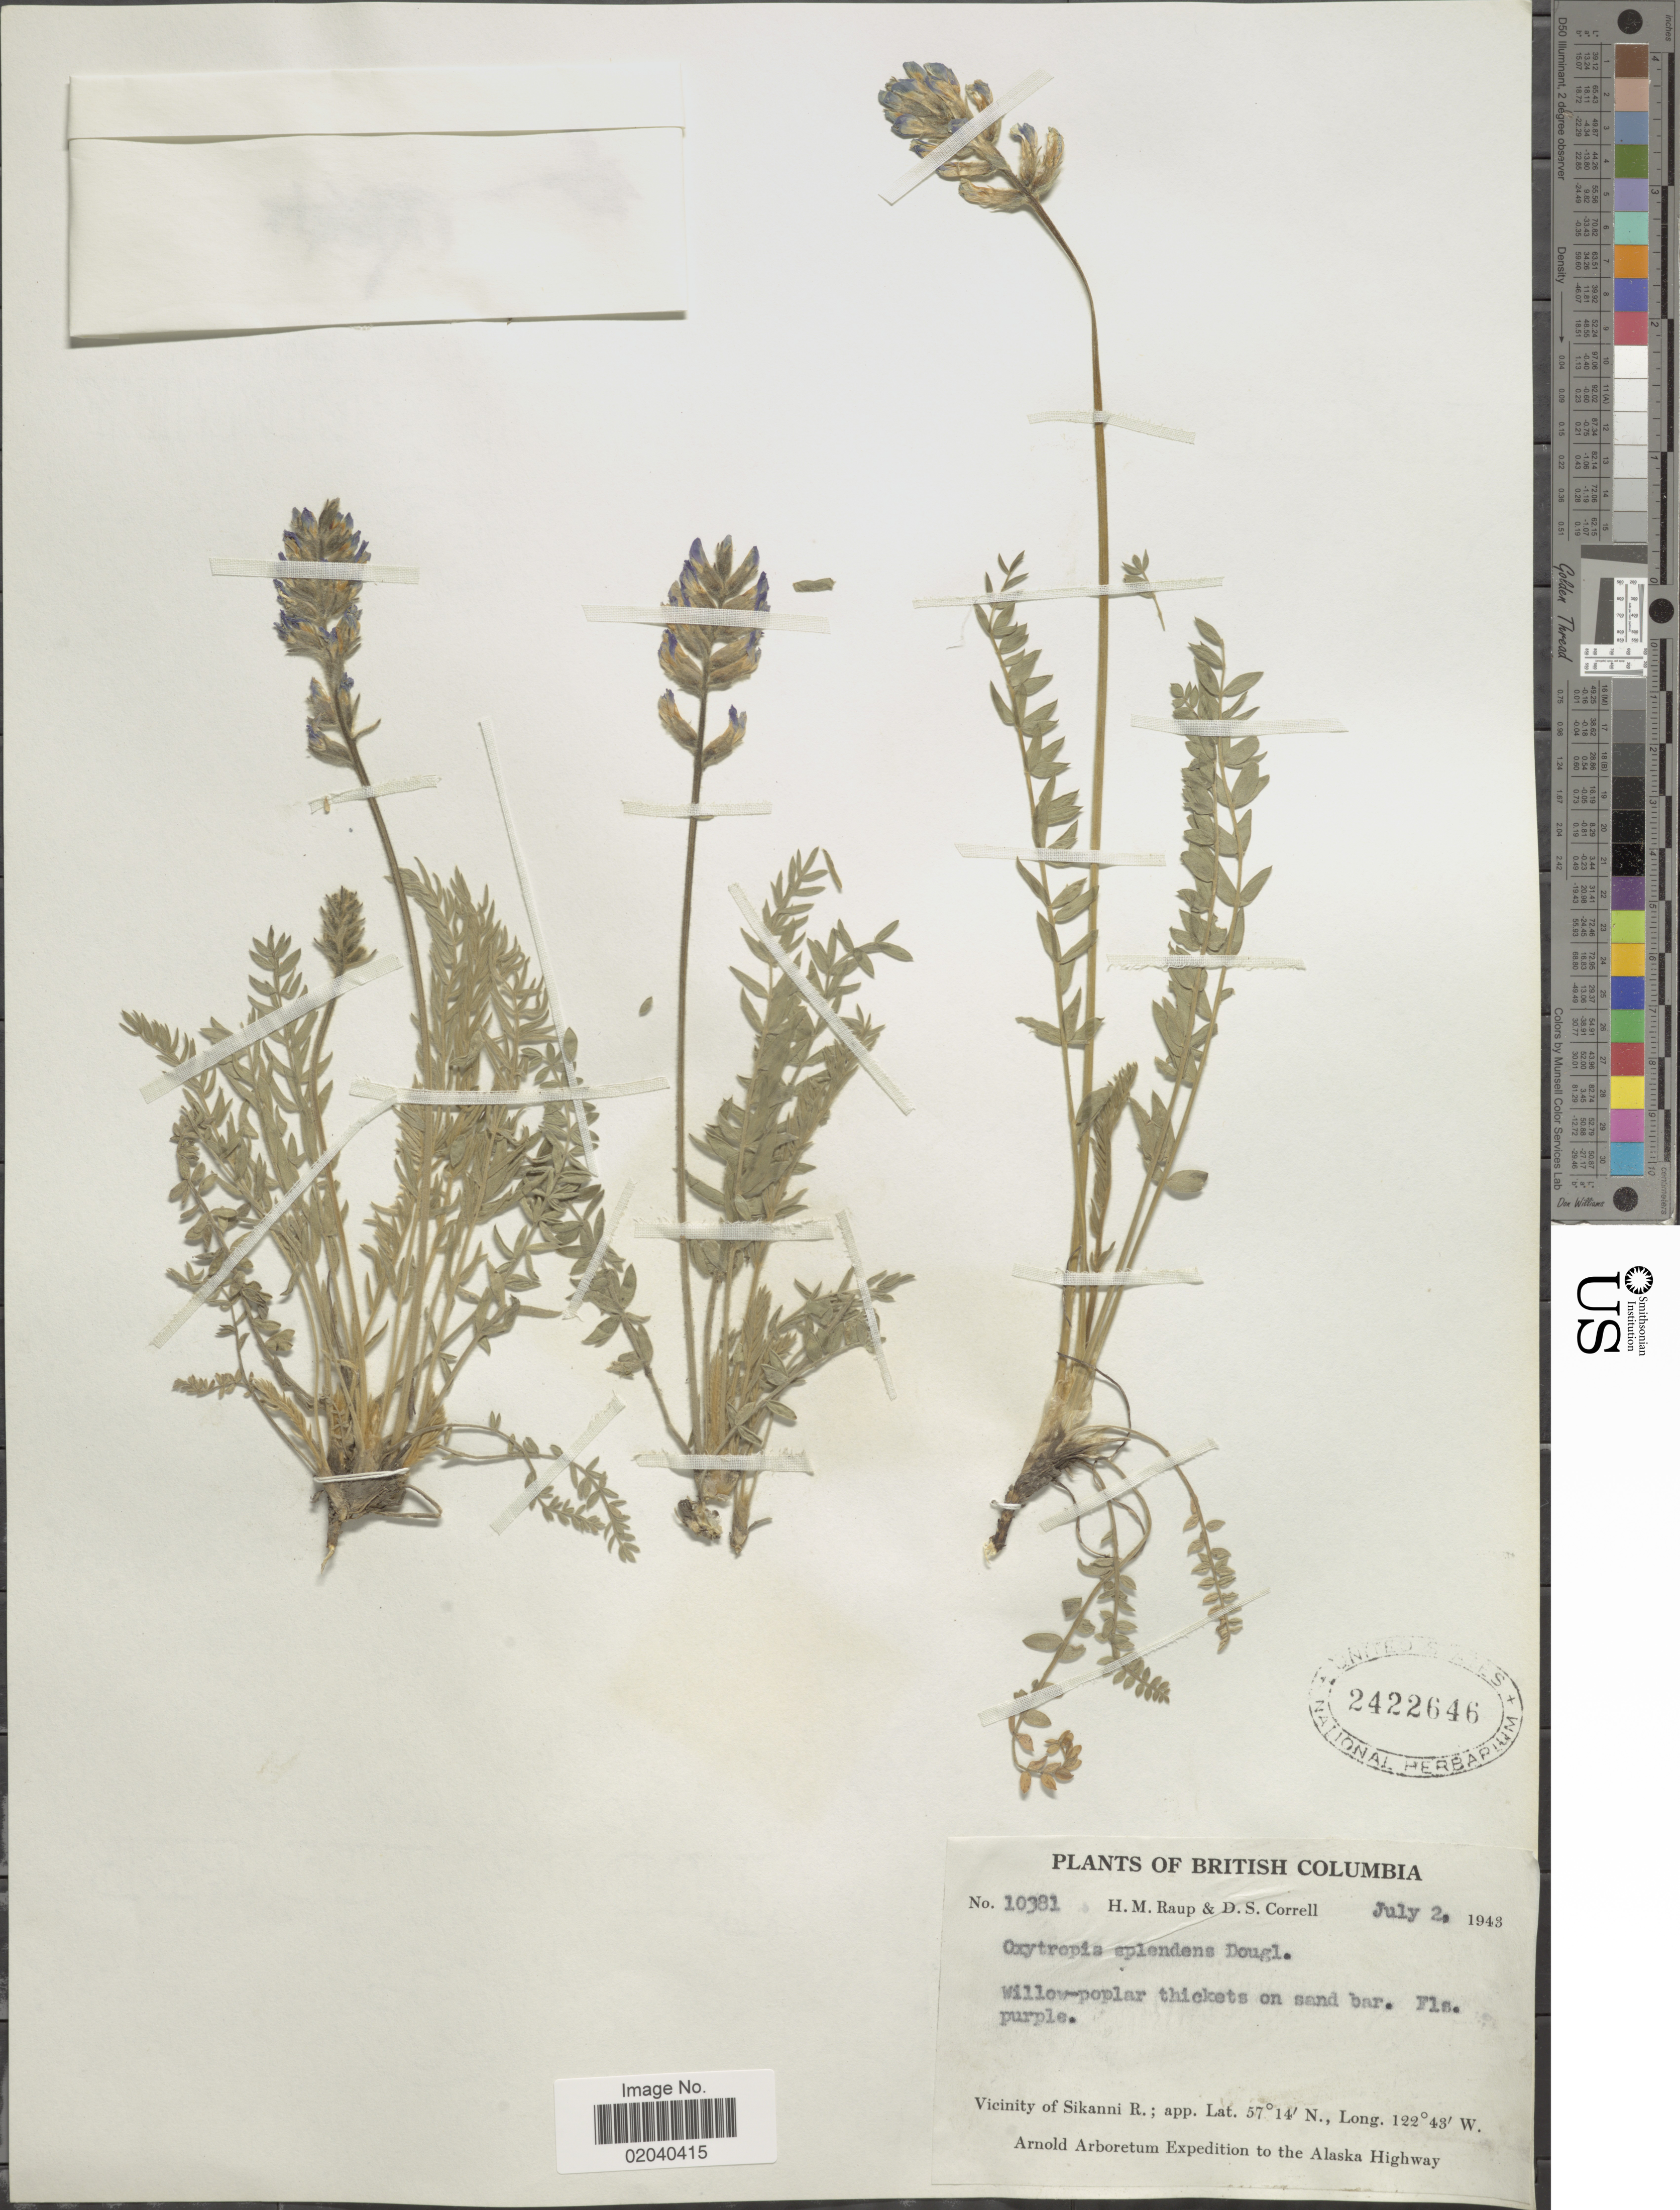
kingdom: Plantae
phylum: Tracheophyta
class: Magnoliopsida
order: Fabales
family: Fabaceae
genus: Oxytropis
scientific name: Oxytropis splendens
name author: Douglas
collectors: H. Raup & D. S. Correll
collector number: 10381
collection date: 1943-07-02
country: Canada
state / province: British Columbia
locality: Vicinity of Sikanni R.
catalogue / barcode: US 2422646